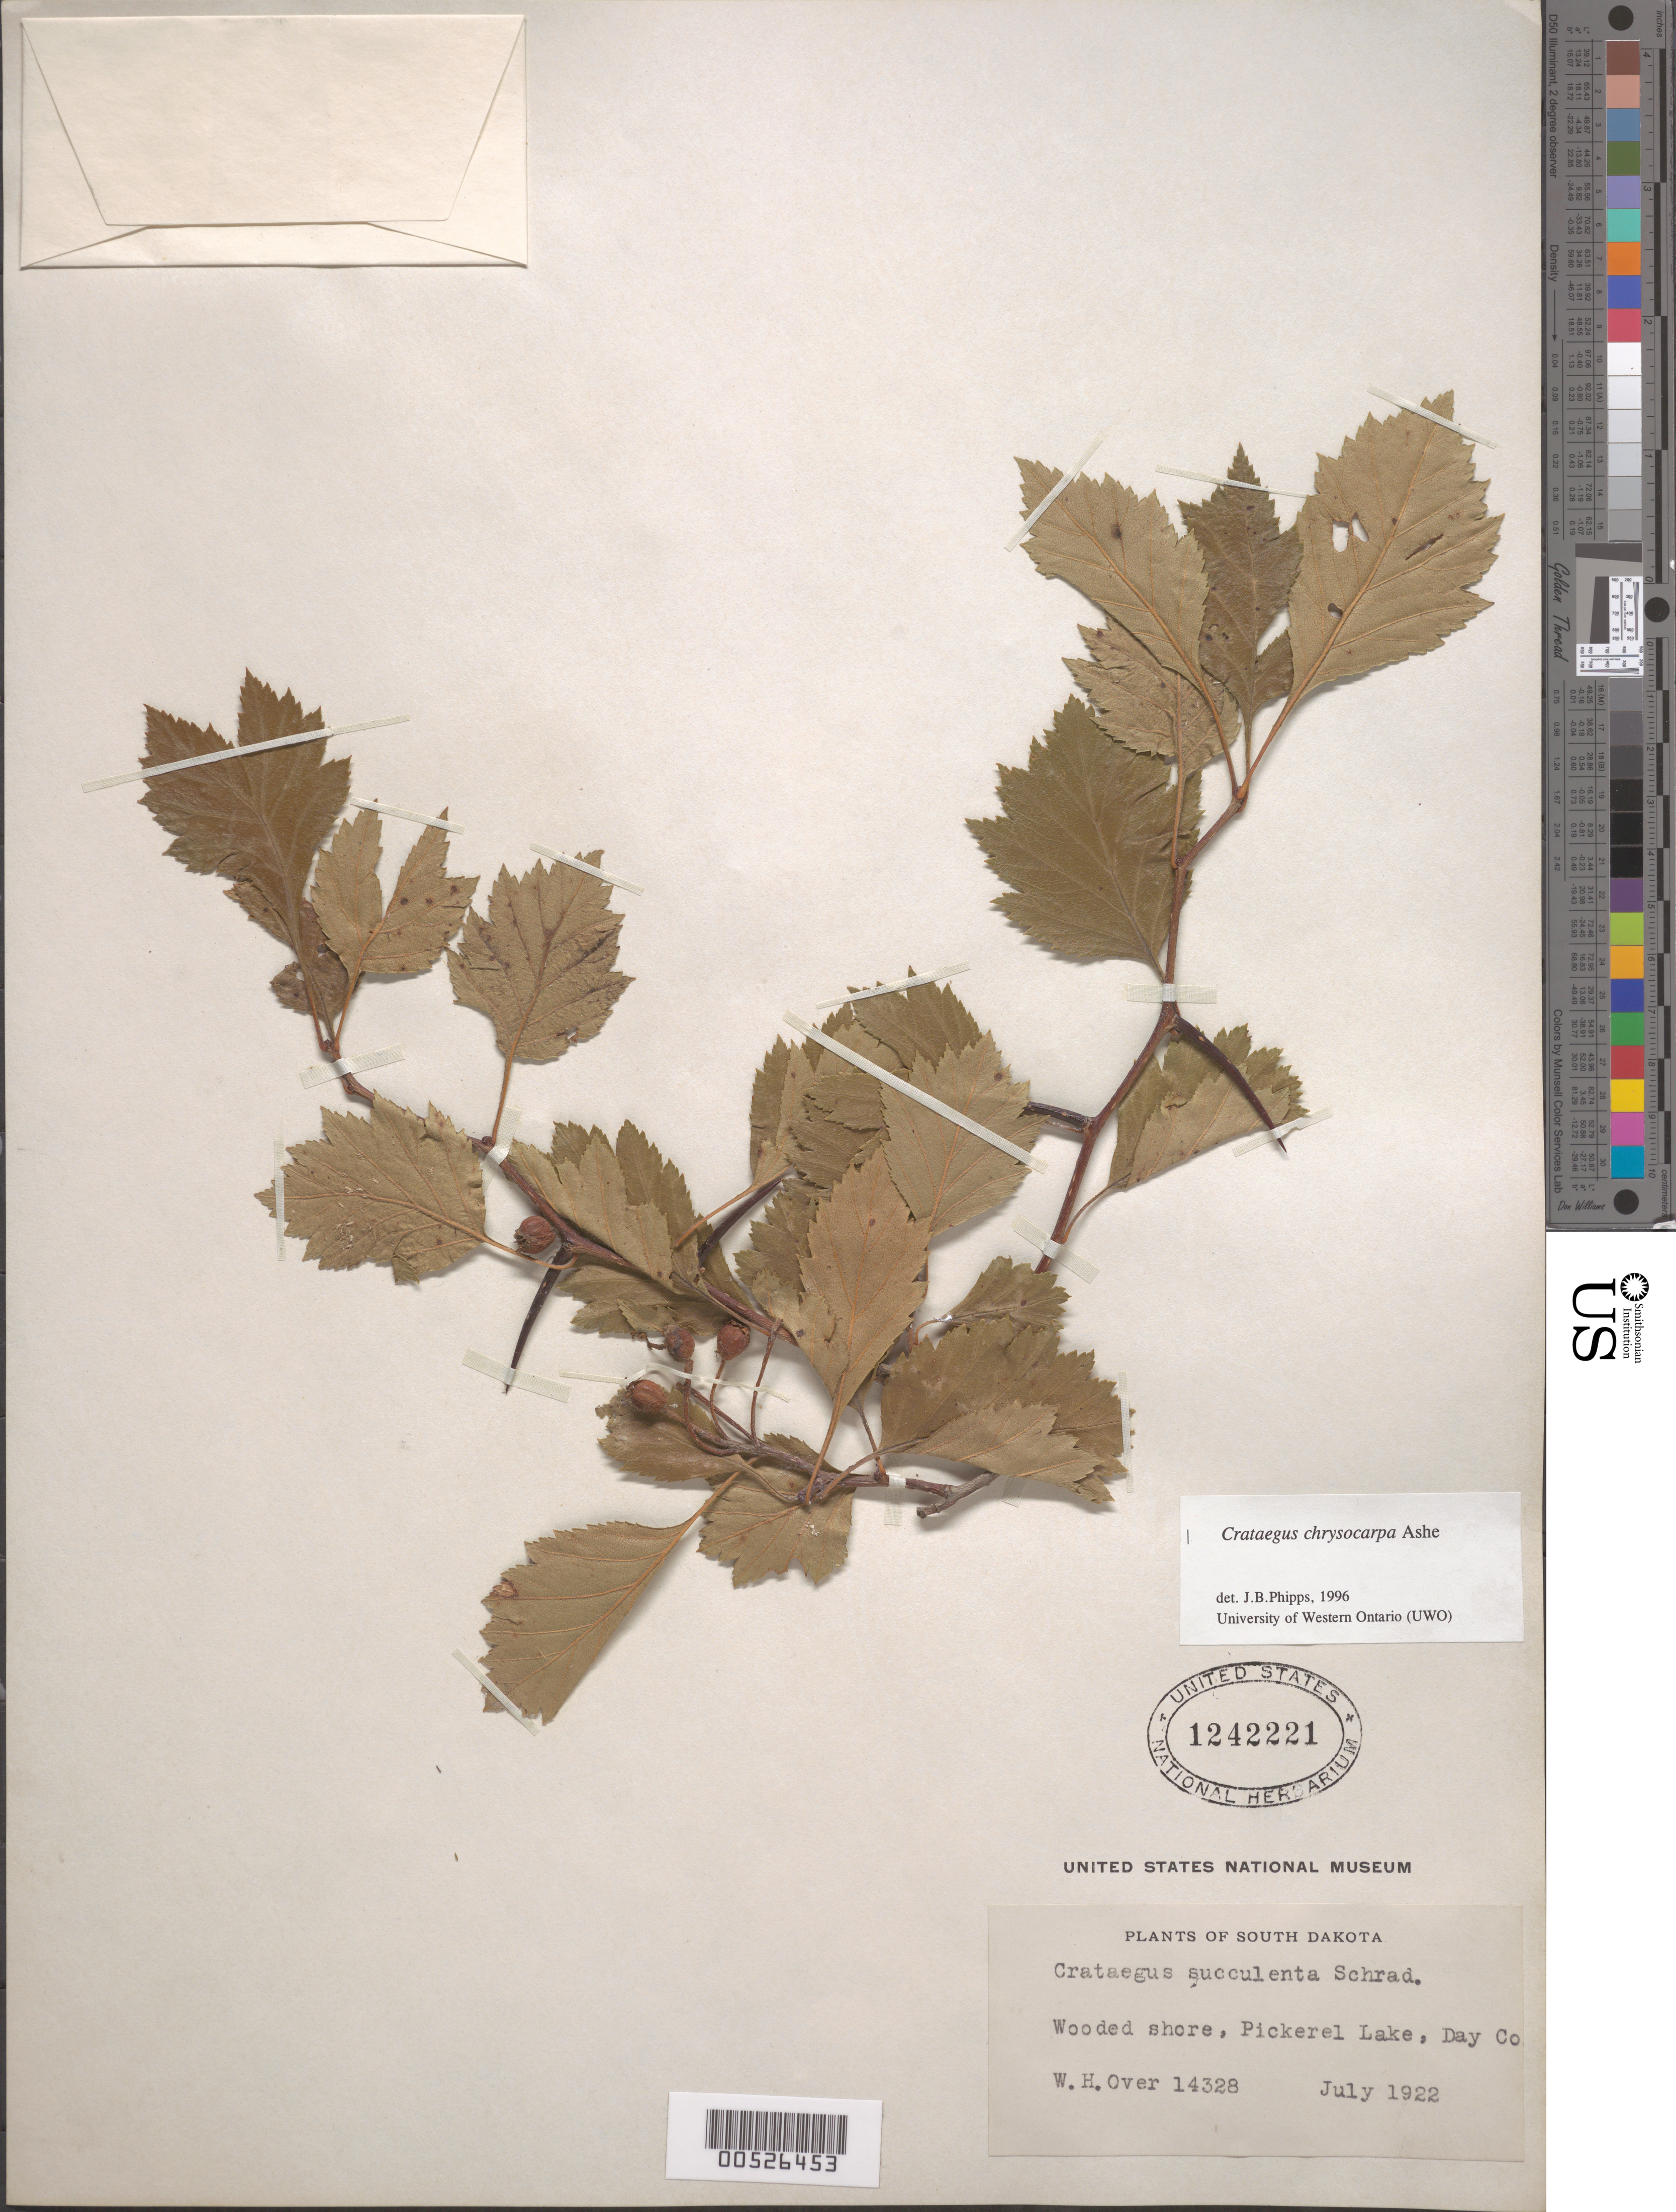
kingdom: Plantae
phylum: Tracheophyta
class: Magnoliopsida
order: Rosales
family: Rosaceae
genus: Crataegus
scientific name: Crataegus chrysocarpa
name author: Ashe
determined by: Phipps, James B., (UWO), University of Western Ontario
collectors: W. Over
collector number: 14328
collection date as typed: Jul 1922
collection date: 1922-07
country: United States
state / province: South Dakota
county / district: Day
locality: Pickerel Lake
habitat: Wooded shore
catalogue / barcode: US 1242221